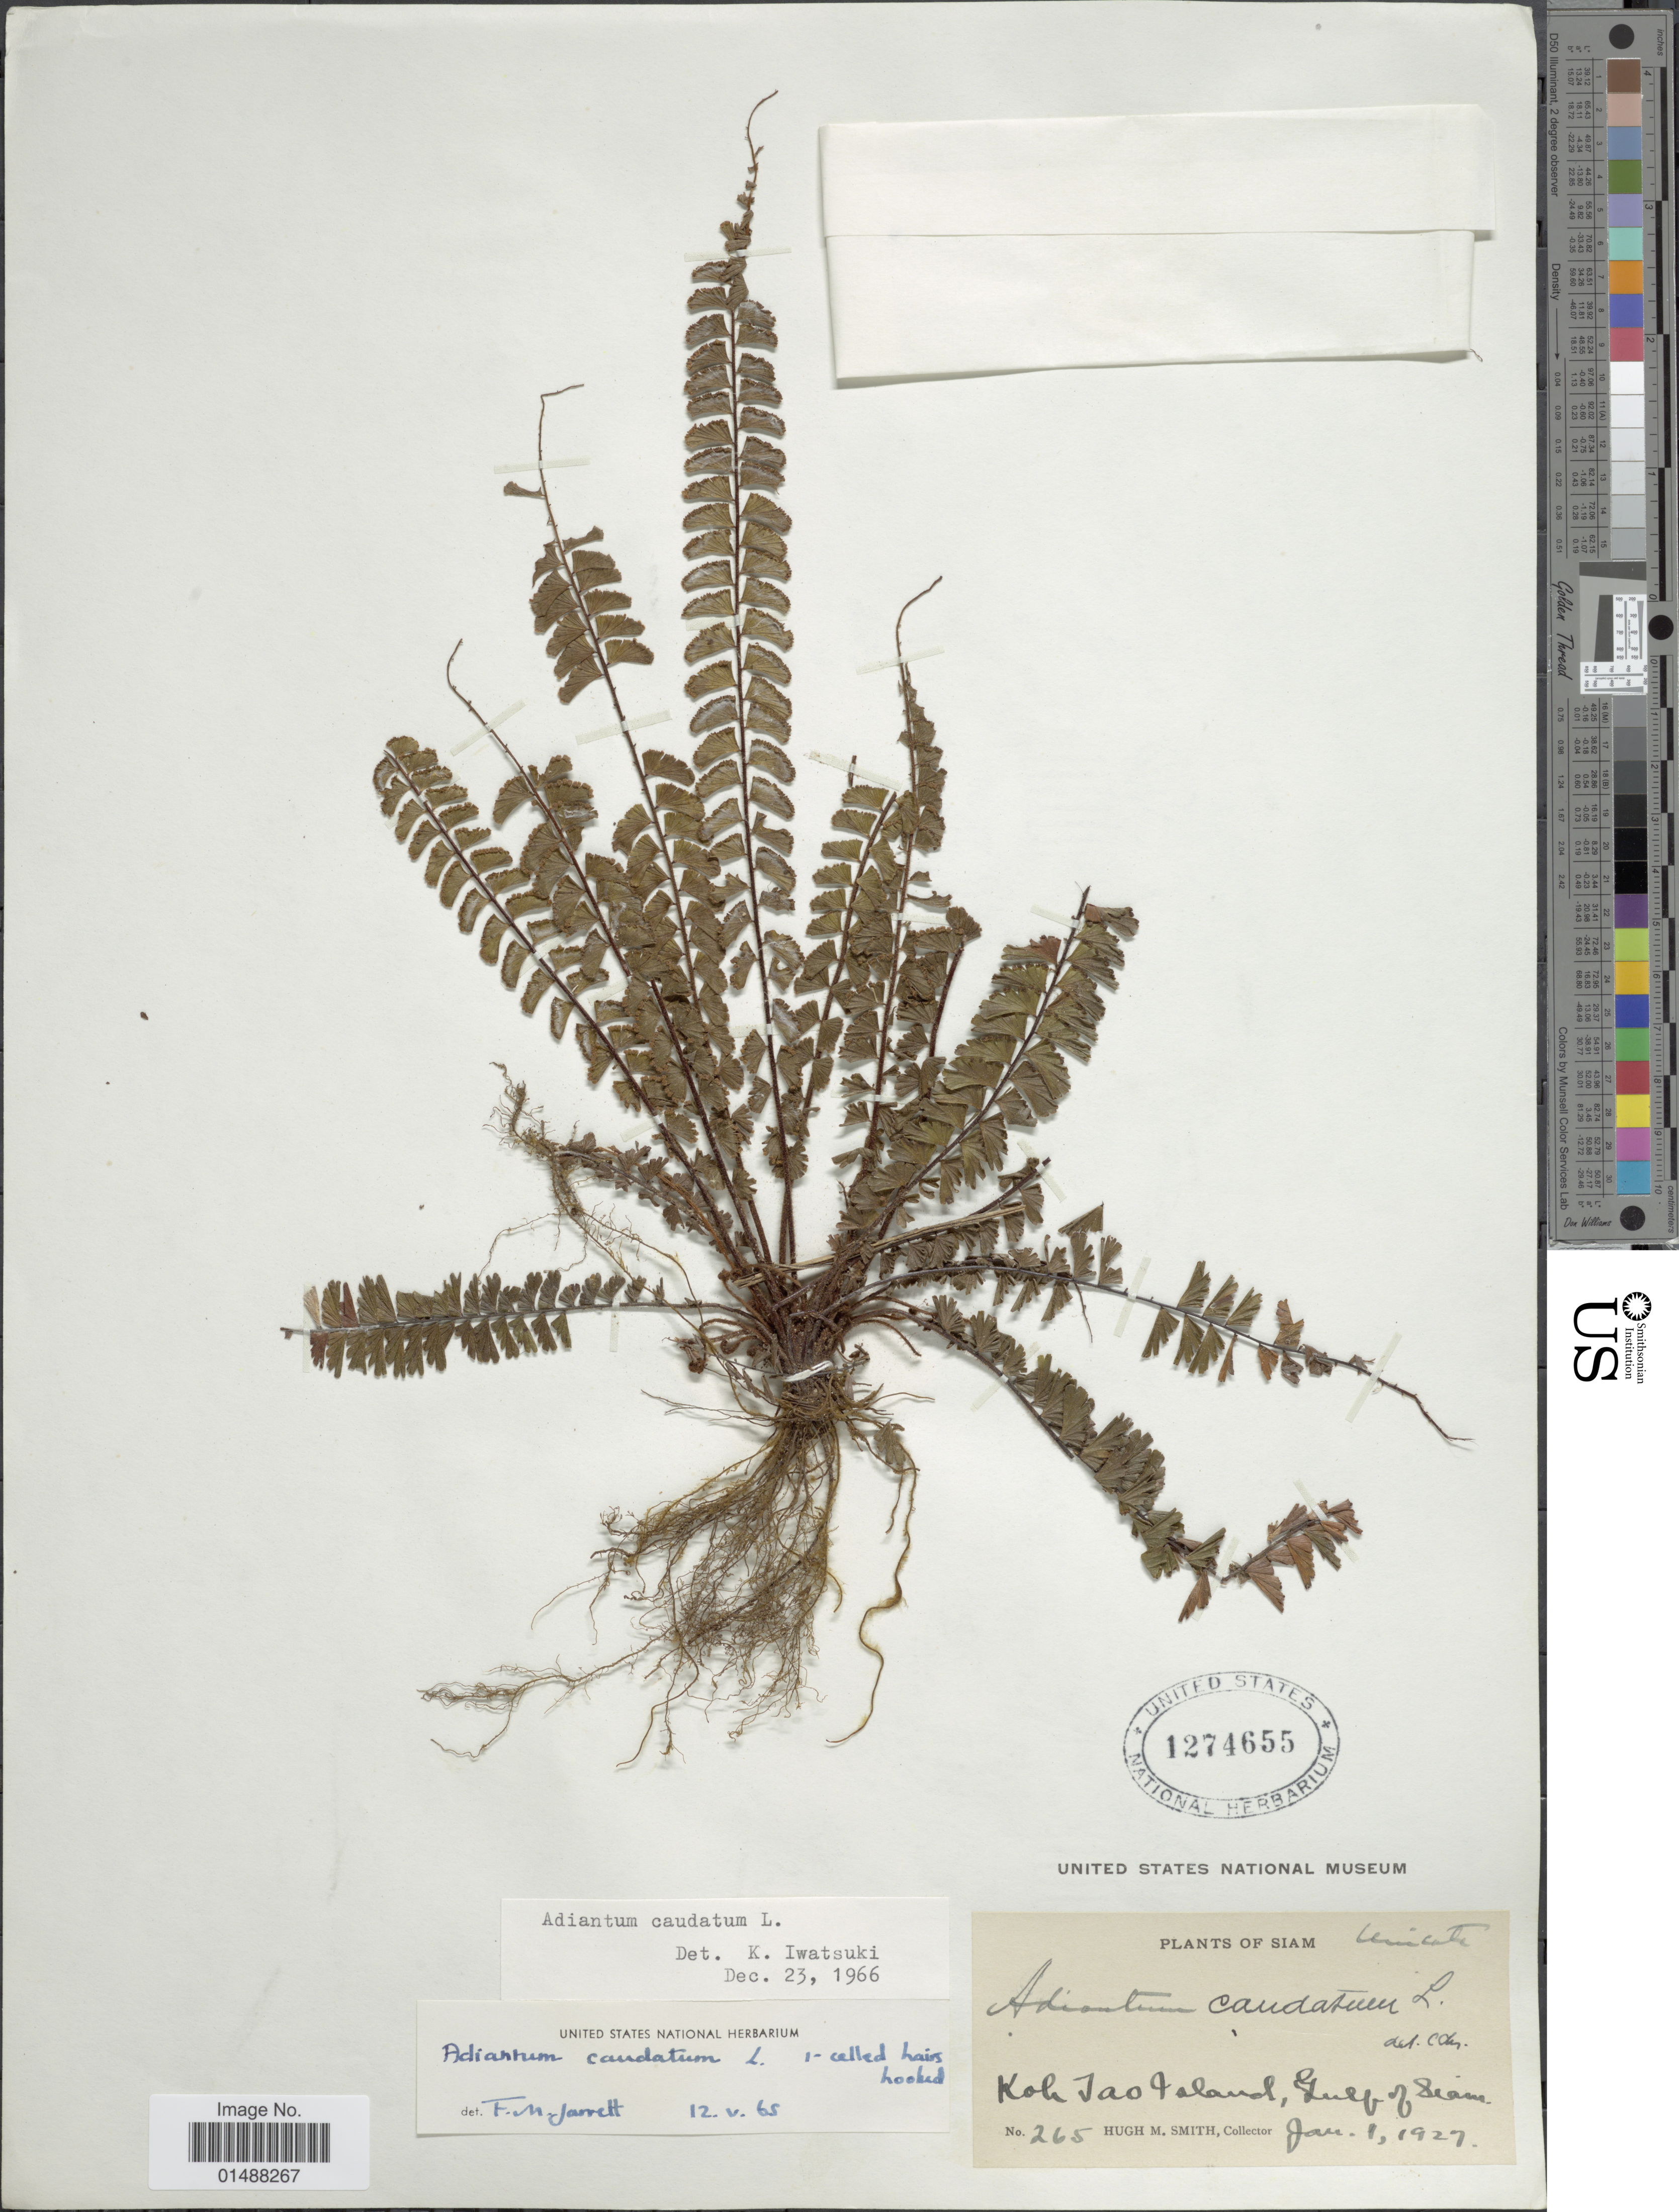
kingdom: Plantae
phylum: Tracheophyta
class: Polypodiopsida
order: Polypodiales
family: Pteridaceae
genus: Adiantum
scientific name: Adiantum caudatum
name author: L.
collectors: H. M. Smith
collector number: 265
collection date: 1927-01-01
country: Thailand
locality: Siam. Koh Tao Island, Gulf of Siam.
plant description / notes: Corrected "Koh Jao Island, Gulf of Siam" to "Siam. Koh Tao Island, Gulf of Siam."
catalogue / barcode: US 1274655